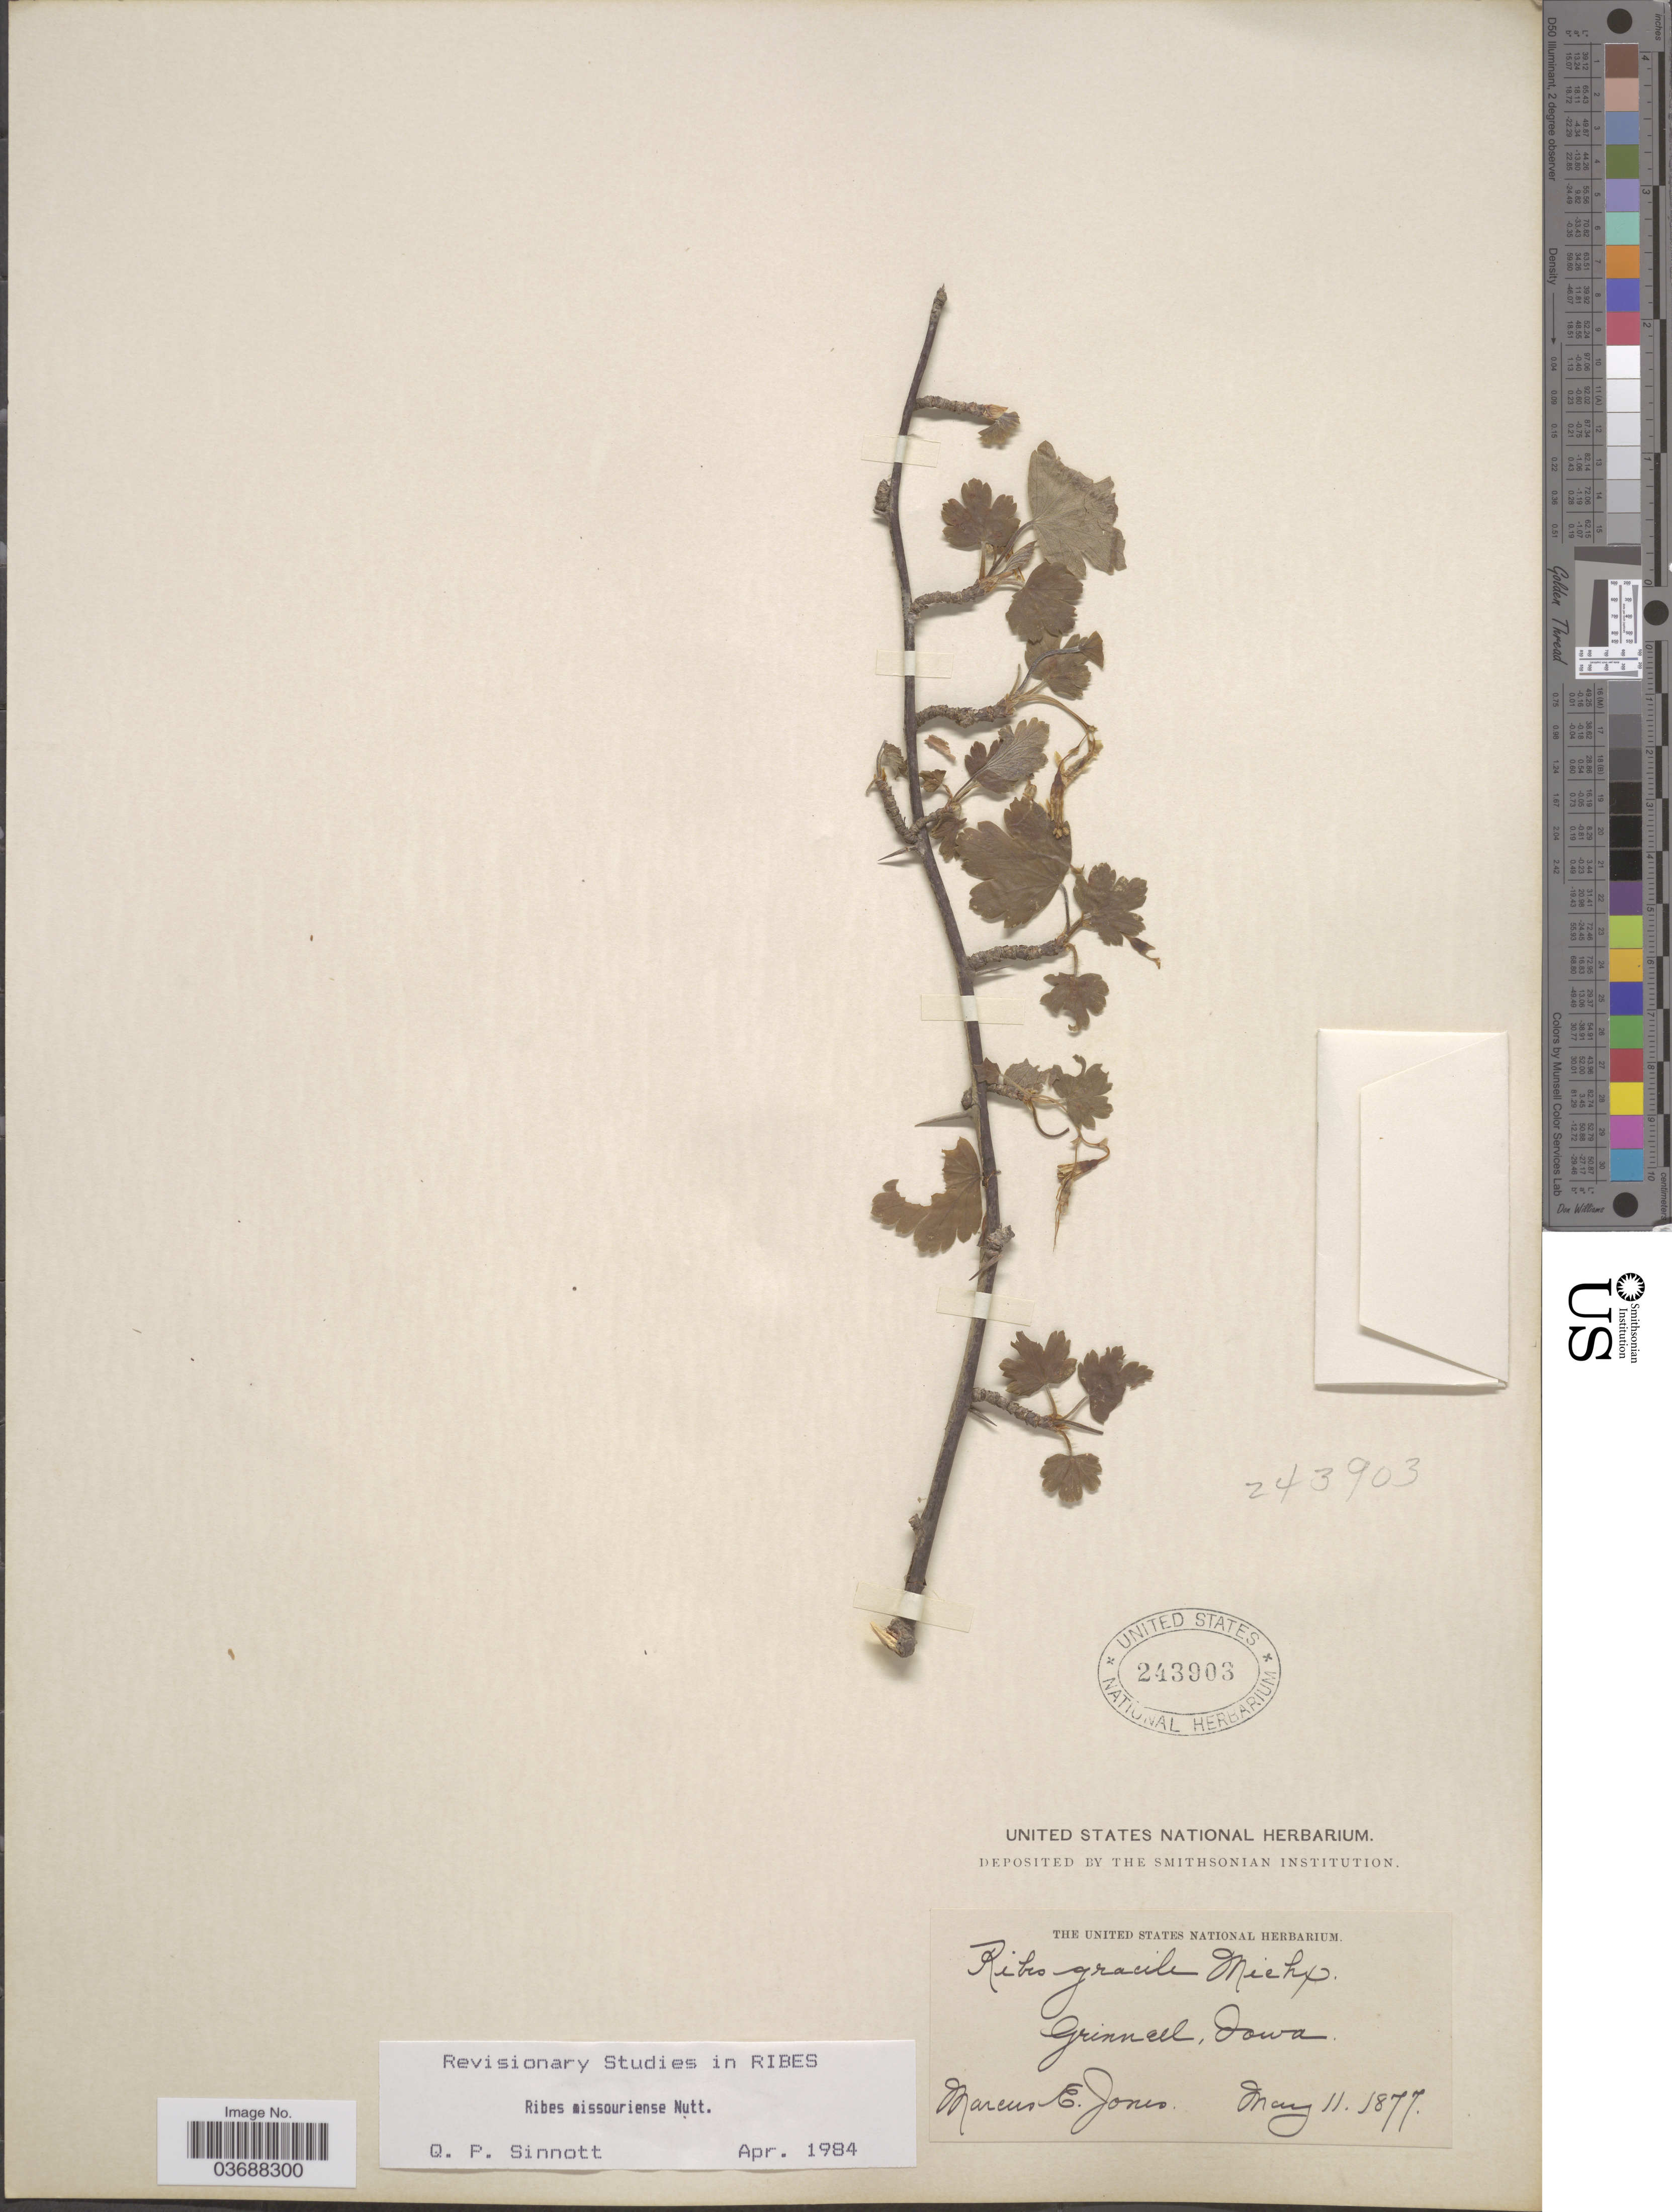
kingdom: Plantae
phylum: Tracheophyta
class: Magnoliopsida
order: Saxifragales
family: Grossulariaceae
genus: Ribes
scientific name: Ribes missouriense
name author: Nutt.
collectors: M. E. Jones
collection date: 1877-05-11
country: United States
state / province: Iowa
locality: Grinnell.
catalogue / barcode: US 243903